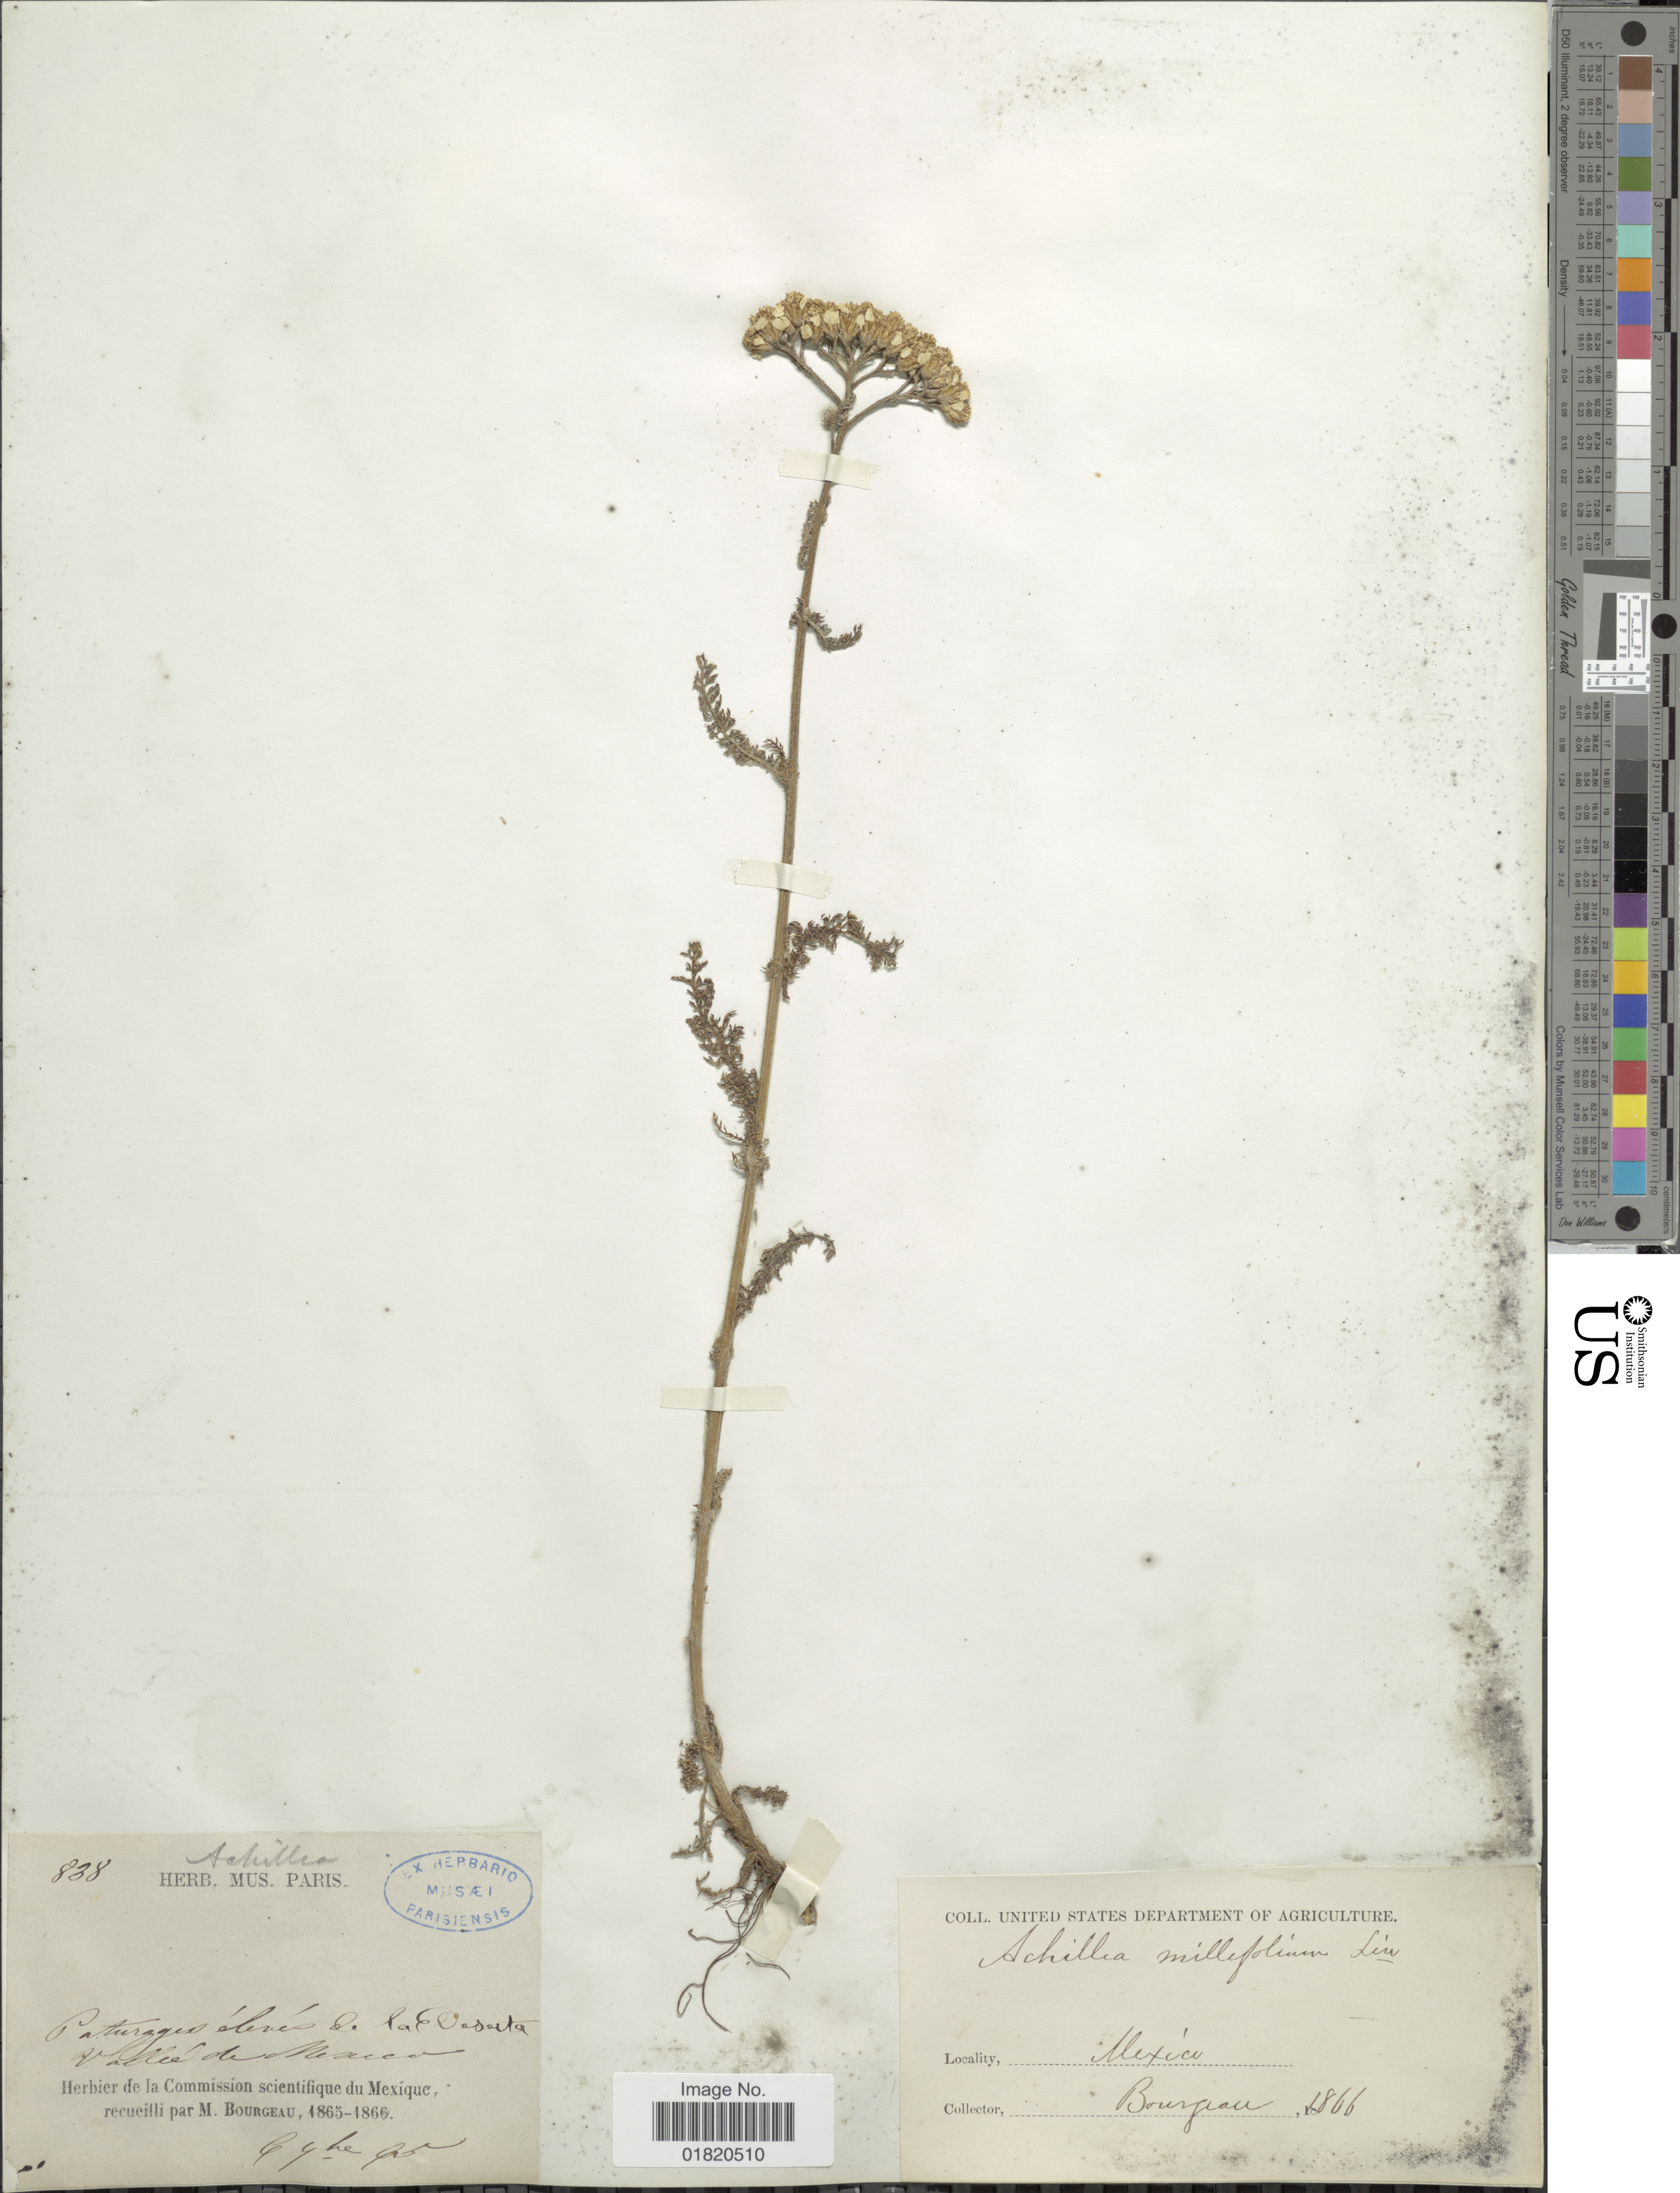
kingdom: Plantae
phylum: Tracheophyta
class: Magnoliopsida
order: Asterales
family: Asteraceae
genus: Achillea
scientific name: Achillea lanulosa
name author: Nutt.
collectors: M. Bourgeau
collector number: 838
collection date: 1866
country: Mexico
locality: Pâturages élevés de la Deserta, Vallée de Mexico [high pastures of the desert, Valley of Mexico]